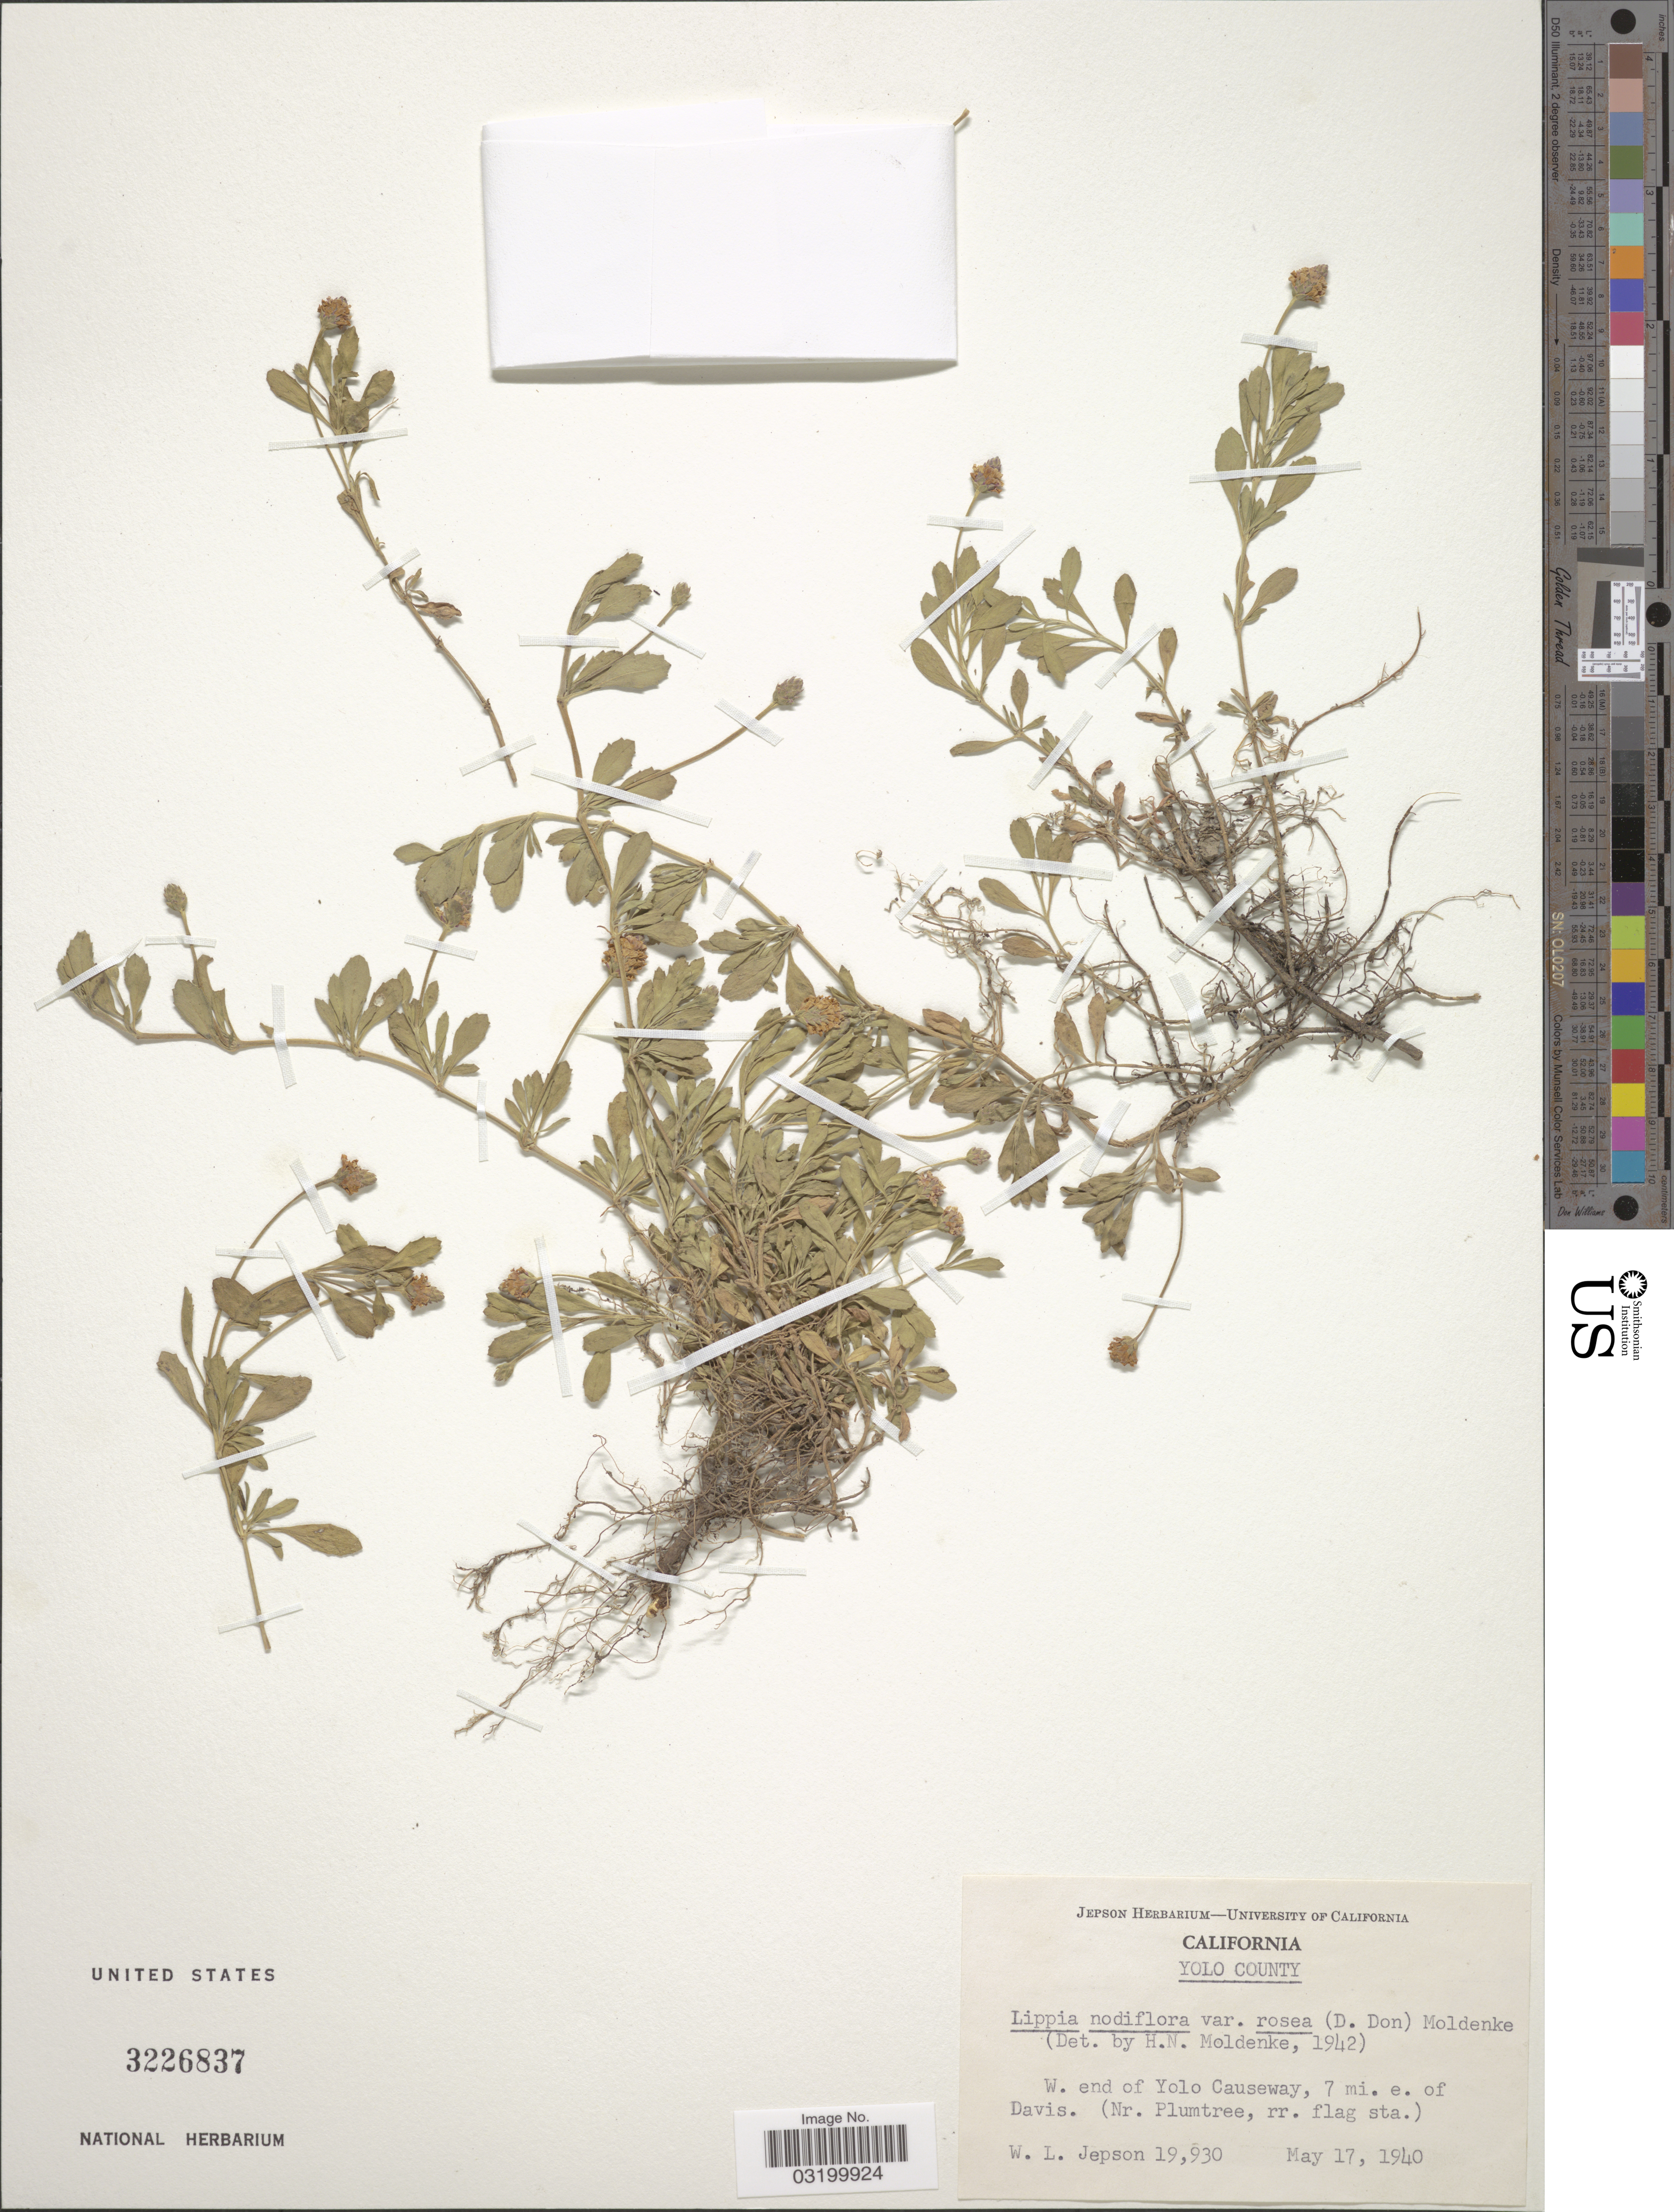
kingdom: Plantae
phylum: Tracheophyta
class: Magnoliopsida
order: Lamiales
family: Verbenaceae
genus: Phyla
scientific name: Phyla nodiflora var. rosea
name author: (D. Don) Moldenke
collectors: W. L. Jepson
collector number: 19930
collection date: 1940-05-17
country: United States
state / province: California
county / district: Yolo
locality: Yolo County. W. end of Yolo Causeway, 7 mi. e. of Davis. (Nr. Plumtree, rr. flag sta.)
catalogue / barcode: US 3226837